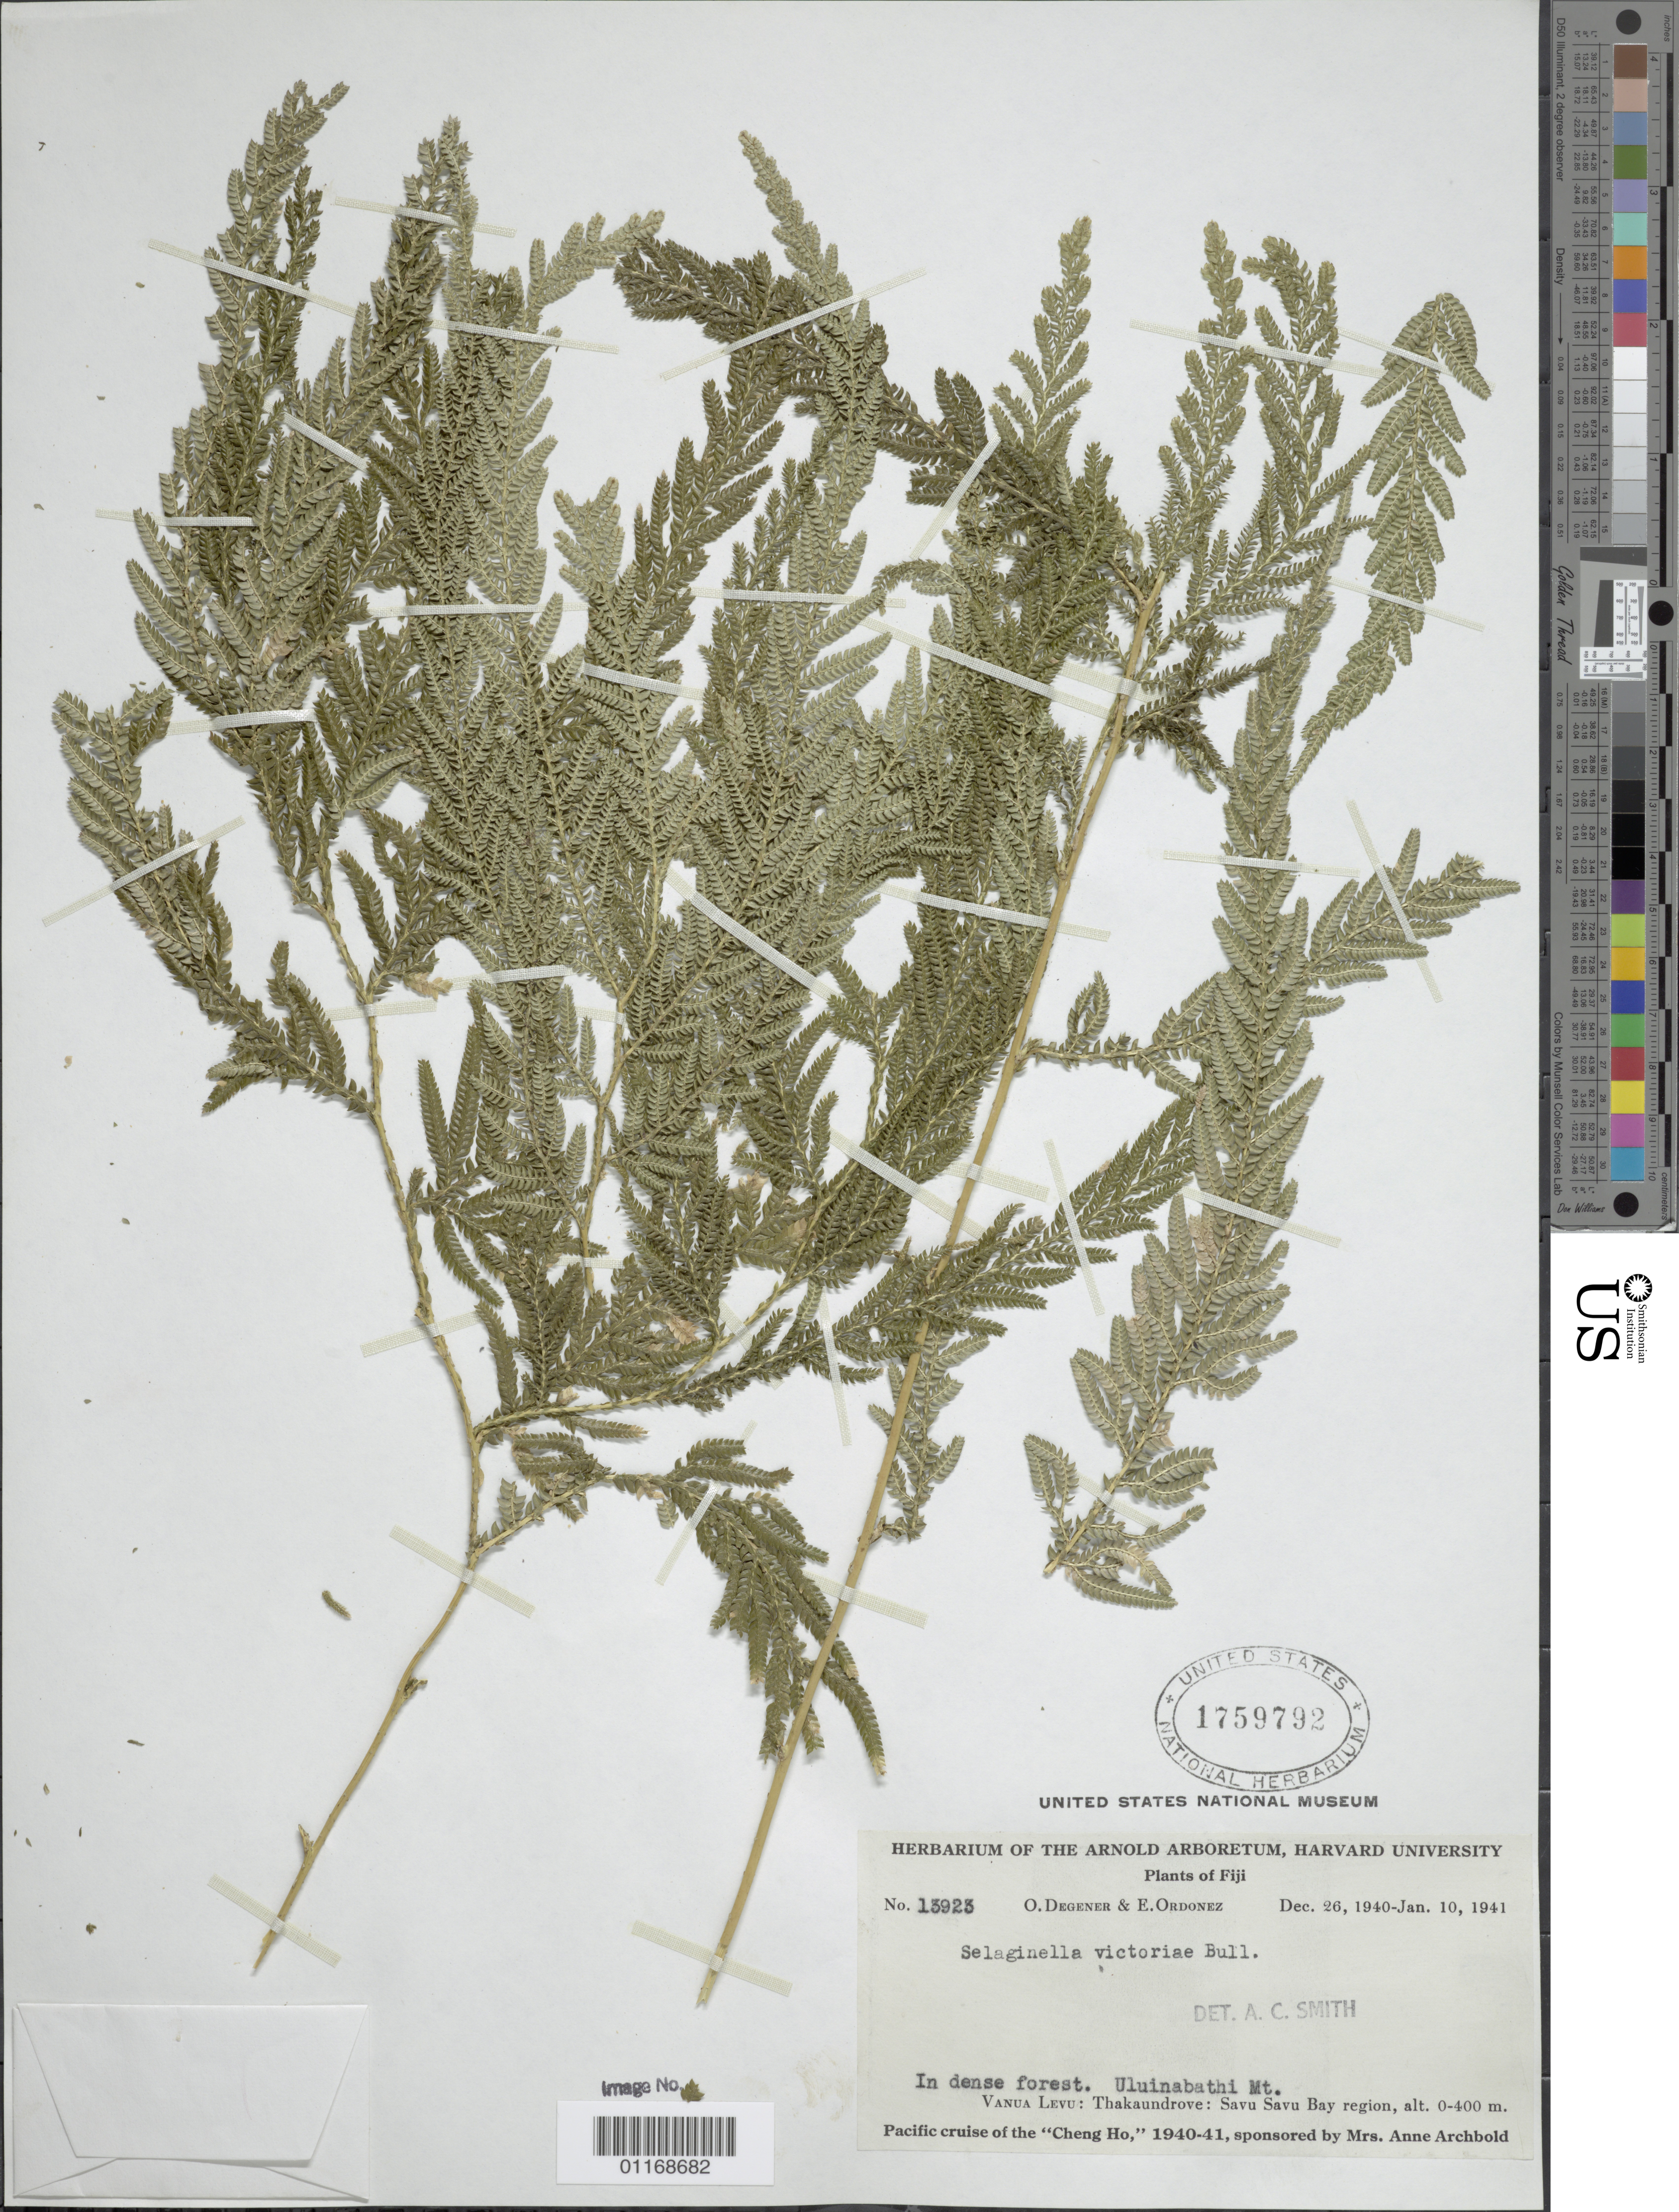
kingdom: Plantae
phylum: Tracheophyta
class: Lycopodiopsida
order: Selaginellales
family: Selaginellaceae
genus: Selaginella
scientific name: Selaginella victoriae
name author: Bull.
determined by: Smith, A. C.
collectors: O. Degener & E. Ordonez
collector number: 13923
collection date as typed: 26 Dec 1940 to 10 Jan 1941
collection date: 1940-12-26/1941-01-10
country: Fiji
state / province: Northern Division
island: Vanua Levu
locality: Vatunivuamonde mt, thakaundrove, savu savu bay region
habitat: Dense forest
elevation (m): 0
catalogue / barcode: US 1759792